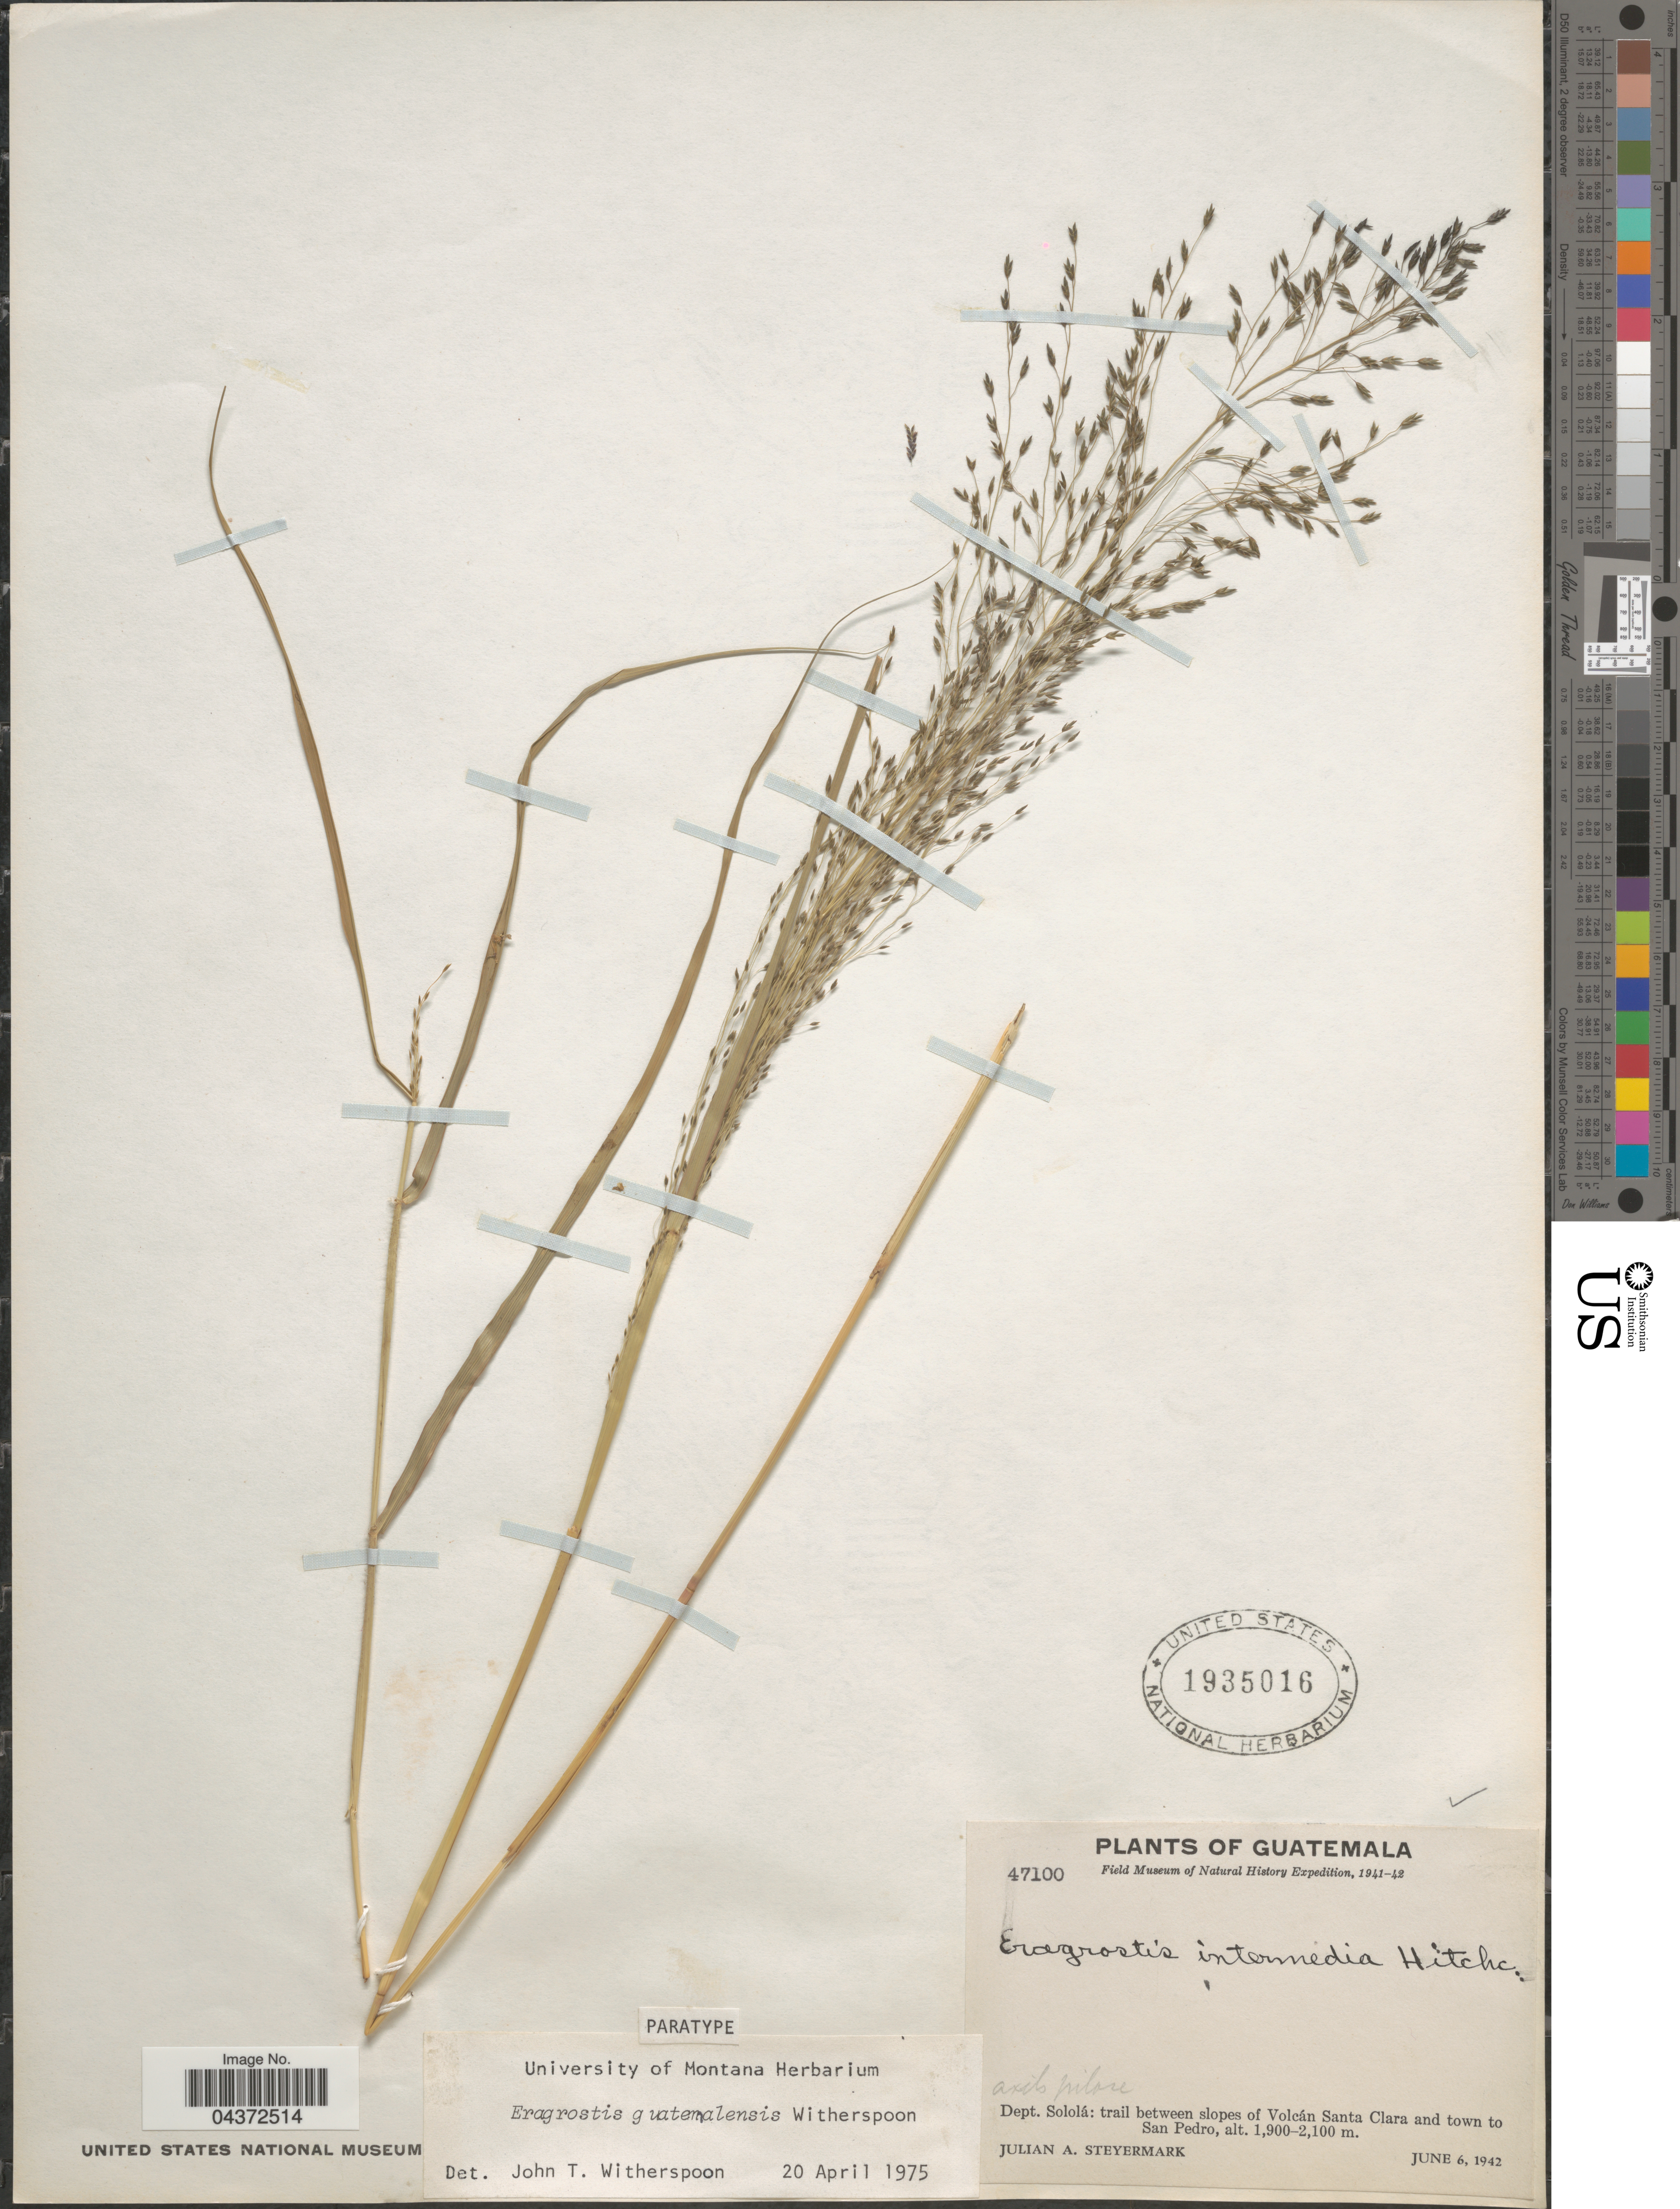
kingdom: Plantae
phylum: Tracheophyta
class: Liliopsida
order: Poales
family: Poaceae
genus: Eragrostis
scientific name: Eragrostis guatemalensis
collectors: J. Steyermark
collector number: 47100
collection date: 1942-06-06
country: Guatemala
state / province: Solola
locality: Field Museum of Natural History Expedition, 1941-42. Dept. Sololá: trail between slopes of Volcán Santa Clara and town to San Pedro.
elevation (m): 1900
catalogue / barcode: US 1935016